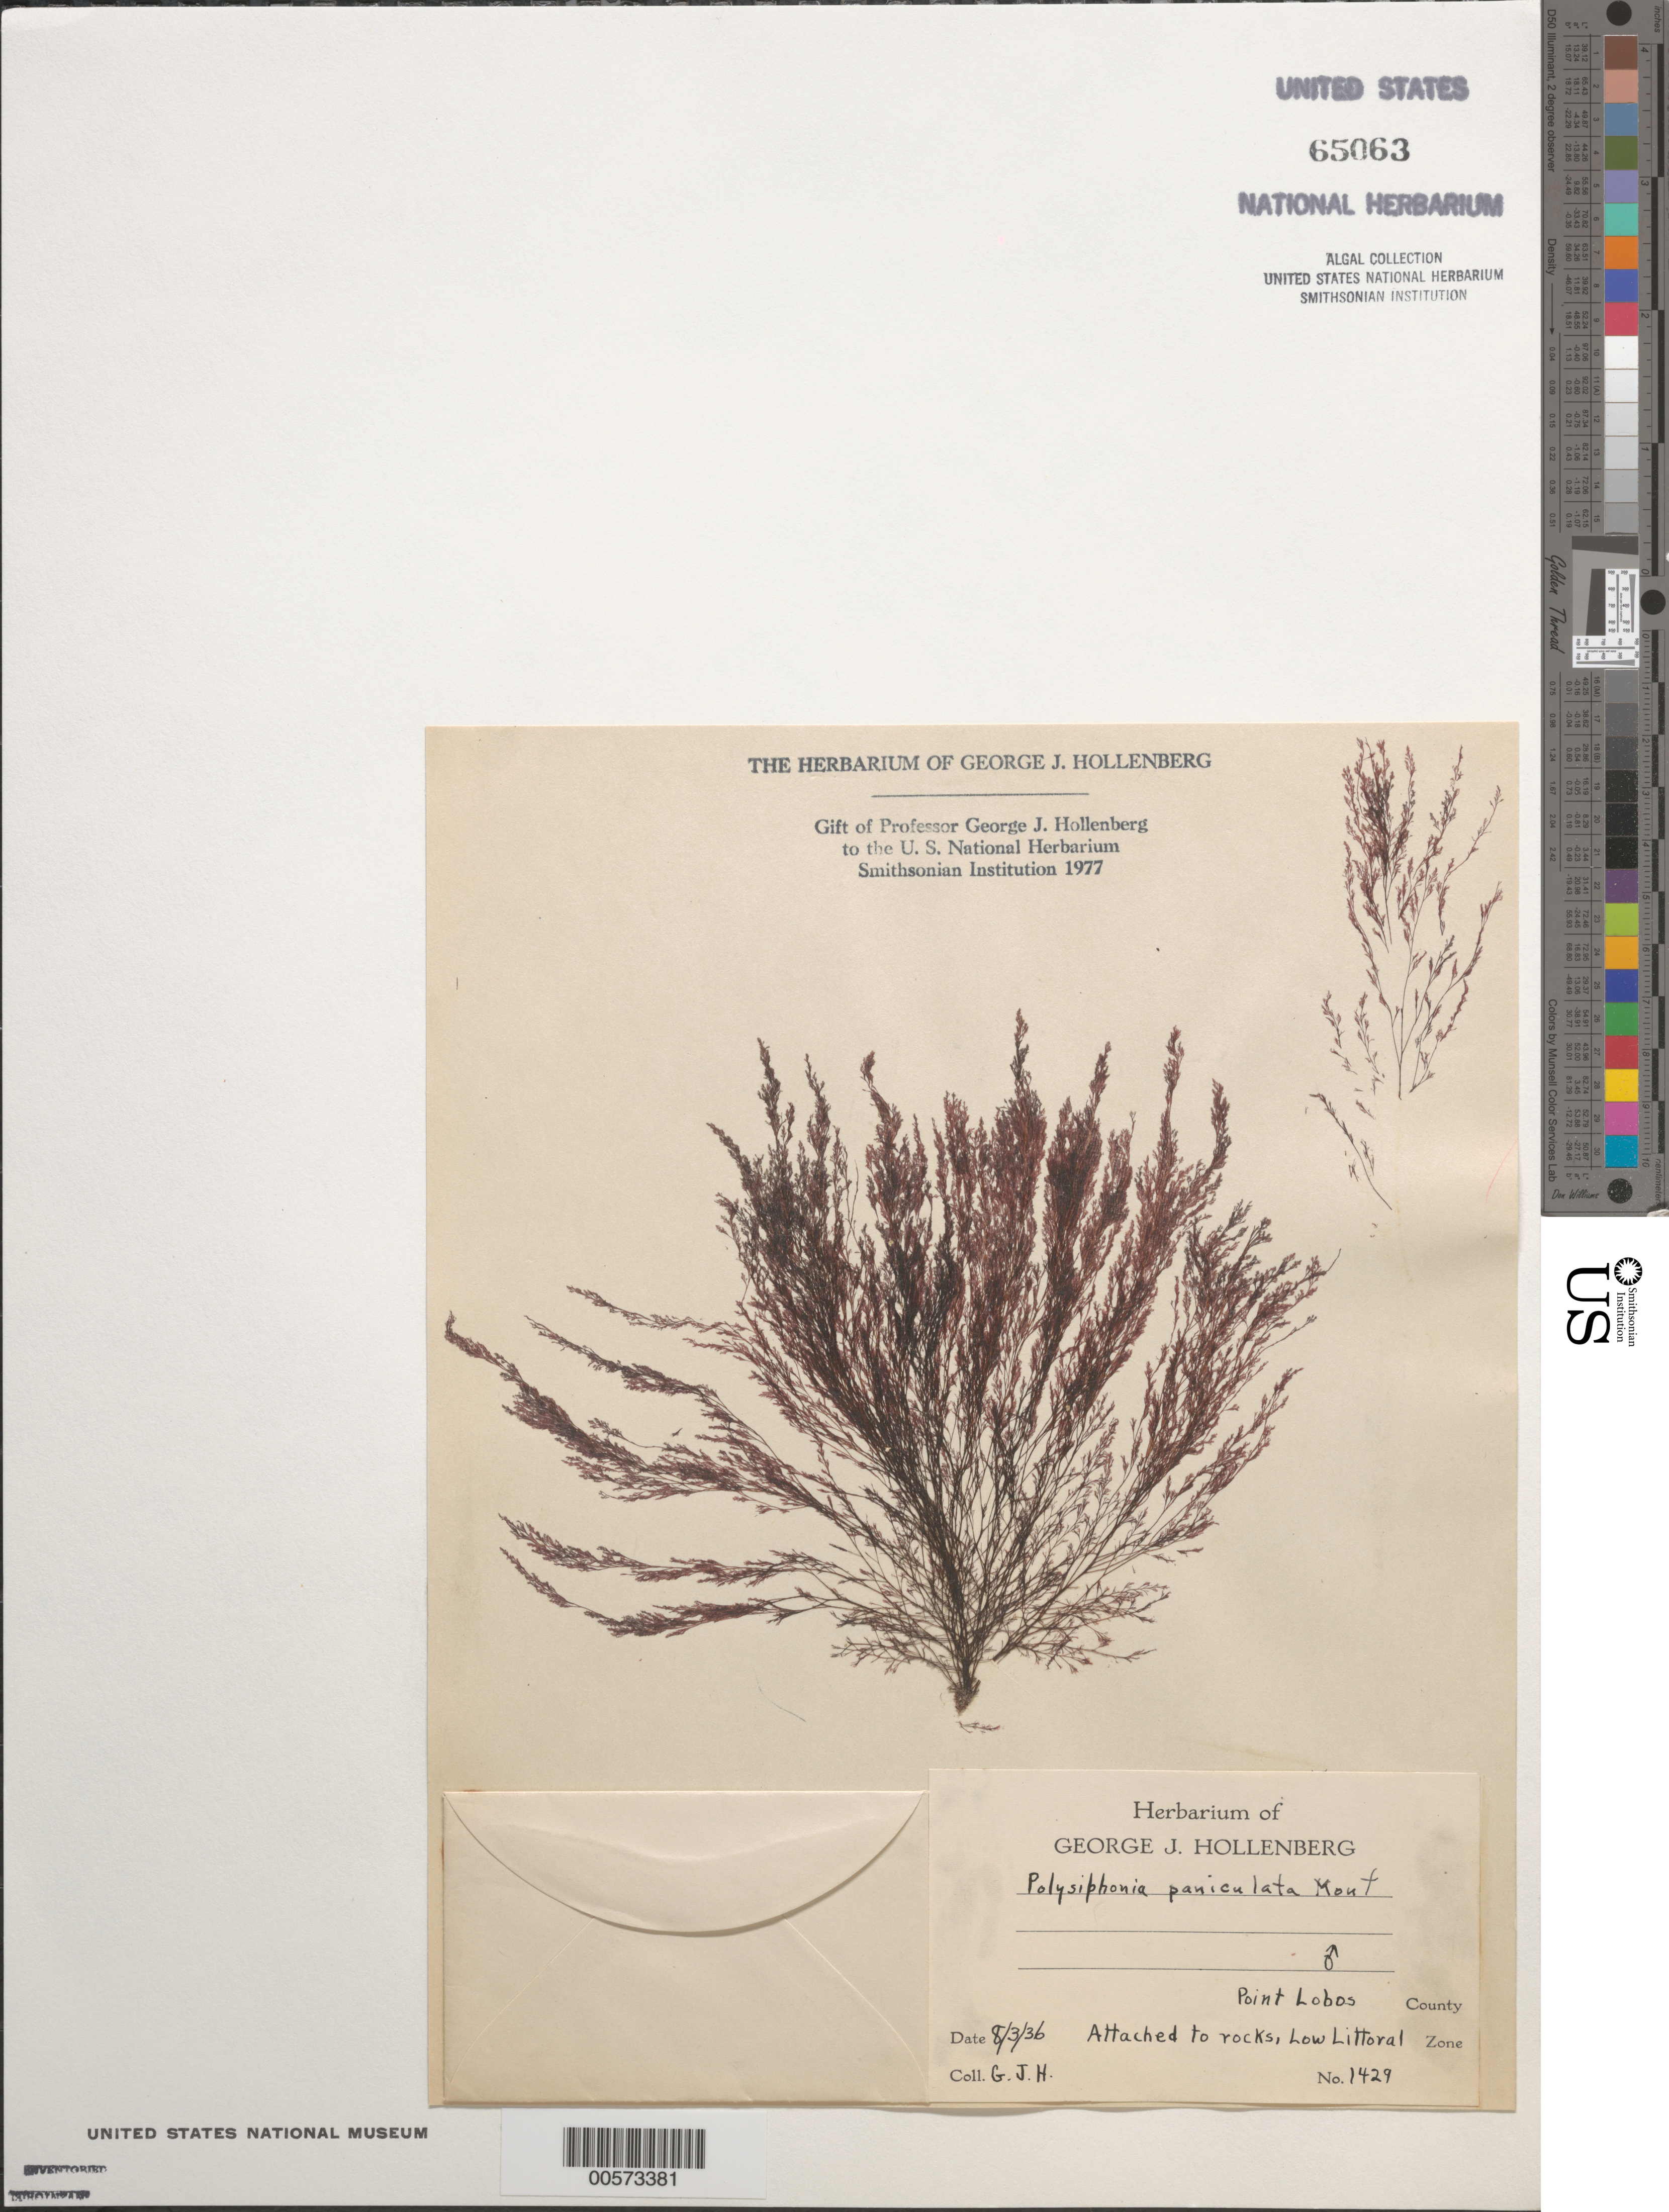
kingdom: Plantae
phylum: Rhodophyta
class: Florideophyceae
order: Ceramiales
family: Rhodomelaceae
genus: Eutrichosiphonia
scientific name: Eutrichosiphonia paniculata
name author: (Mont.) D.E.Bustamante & T.O. Cho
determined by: Algae name updating Project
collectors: G. Hollenberg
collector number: GJH 1429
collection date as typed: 03 Aug 1936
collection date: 1936-08-03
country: United States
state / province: California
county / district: Monterey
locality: Point Lobos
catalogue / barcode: US 65063